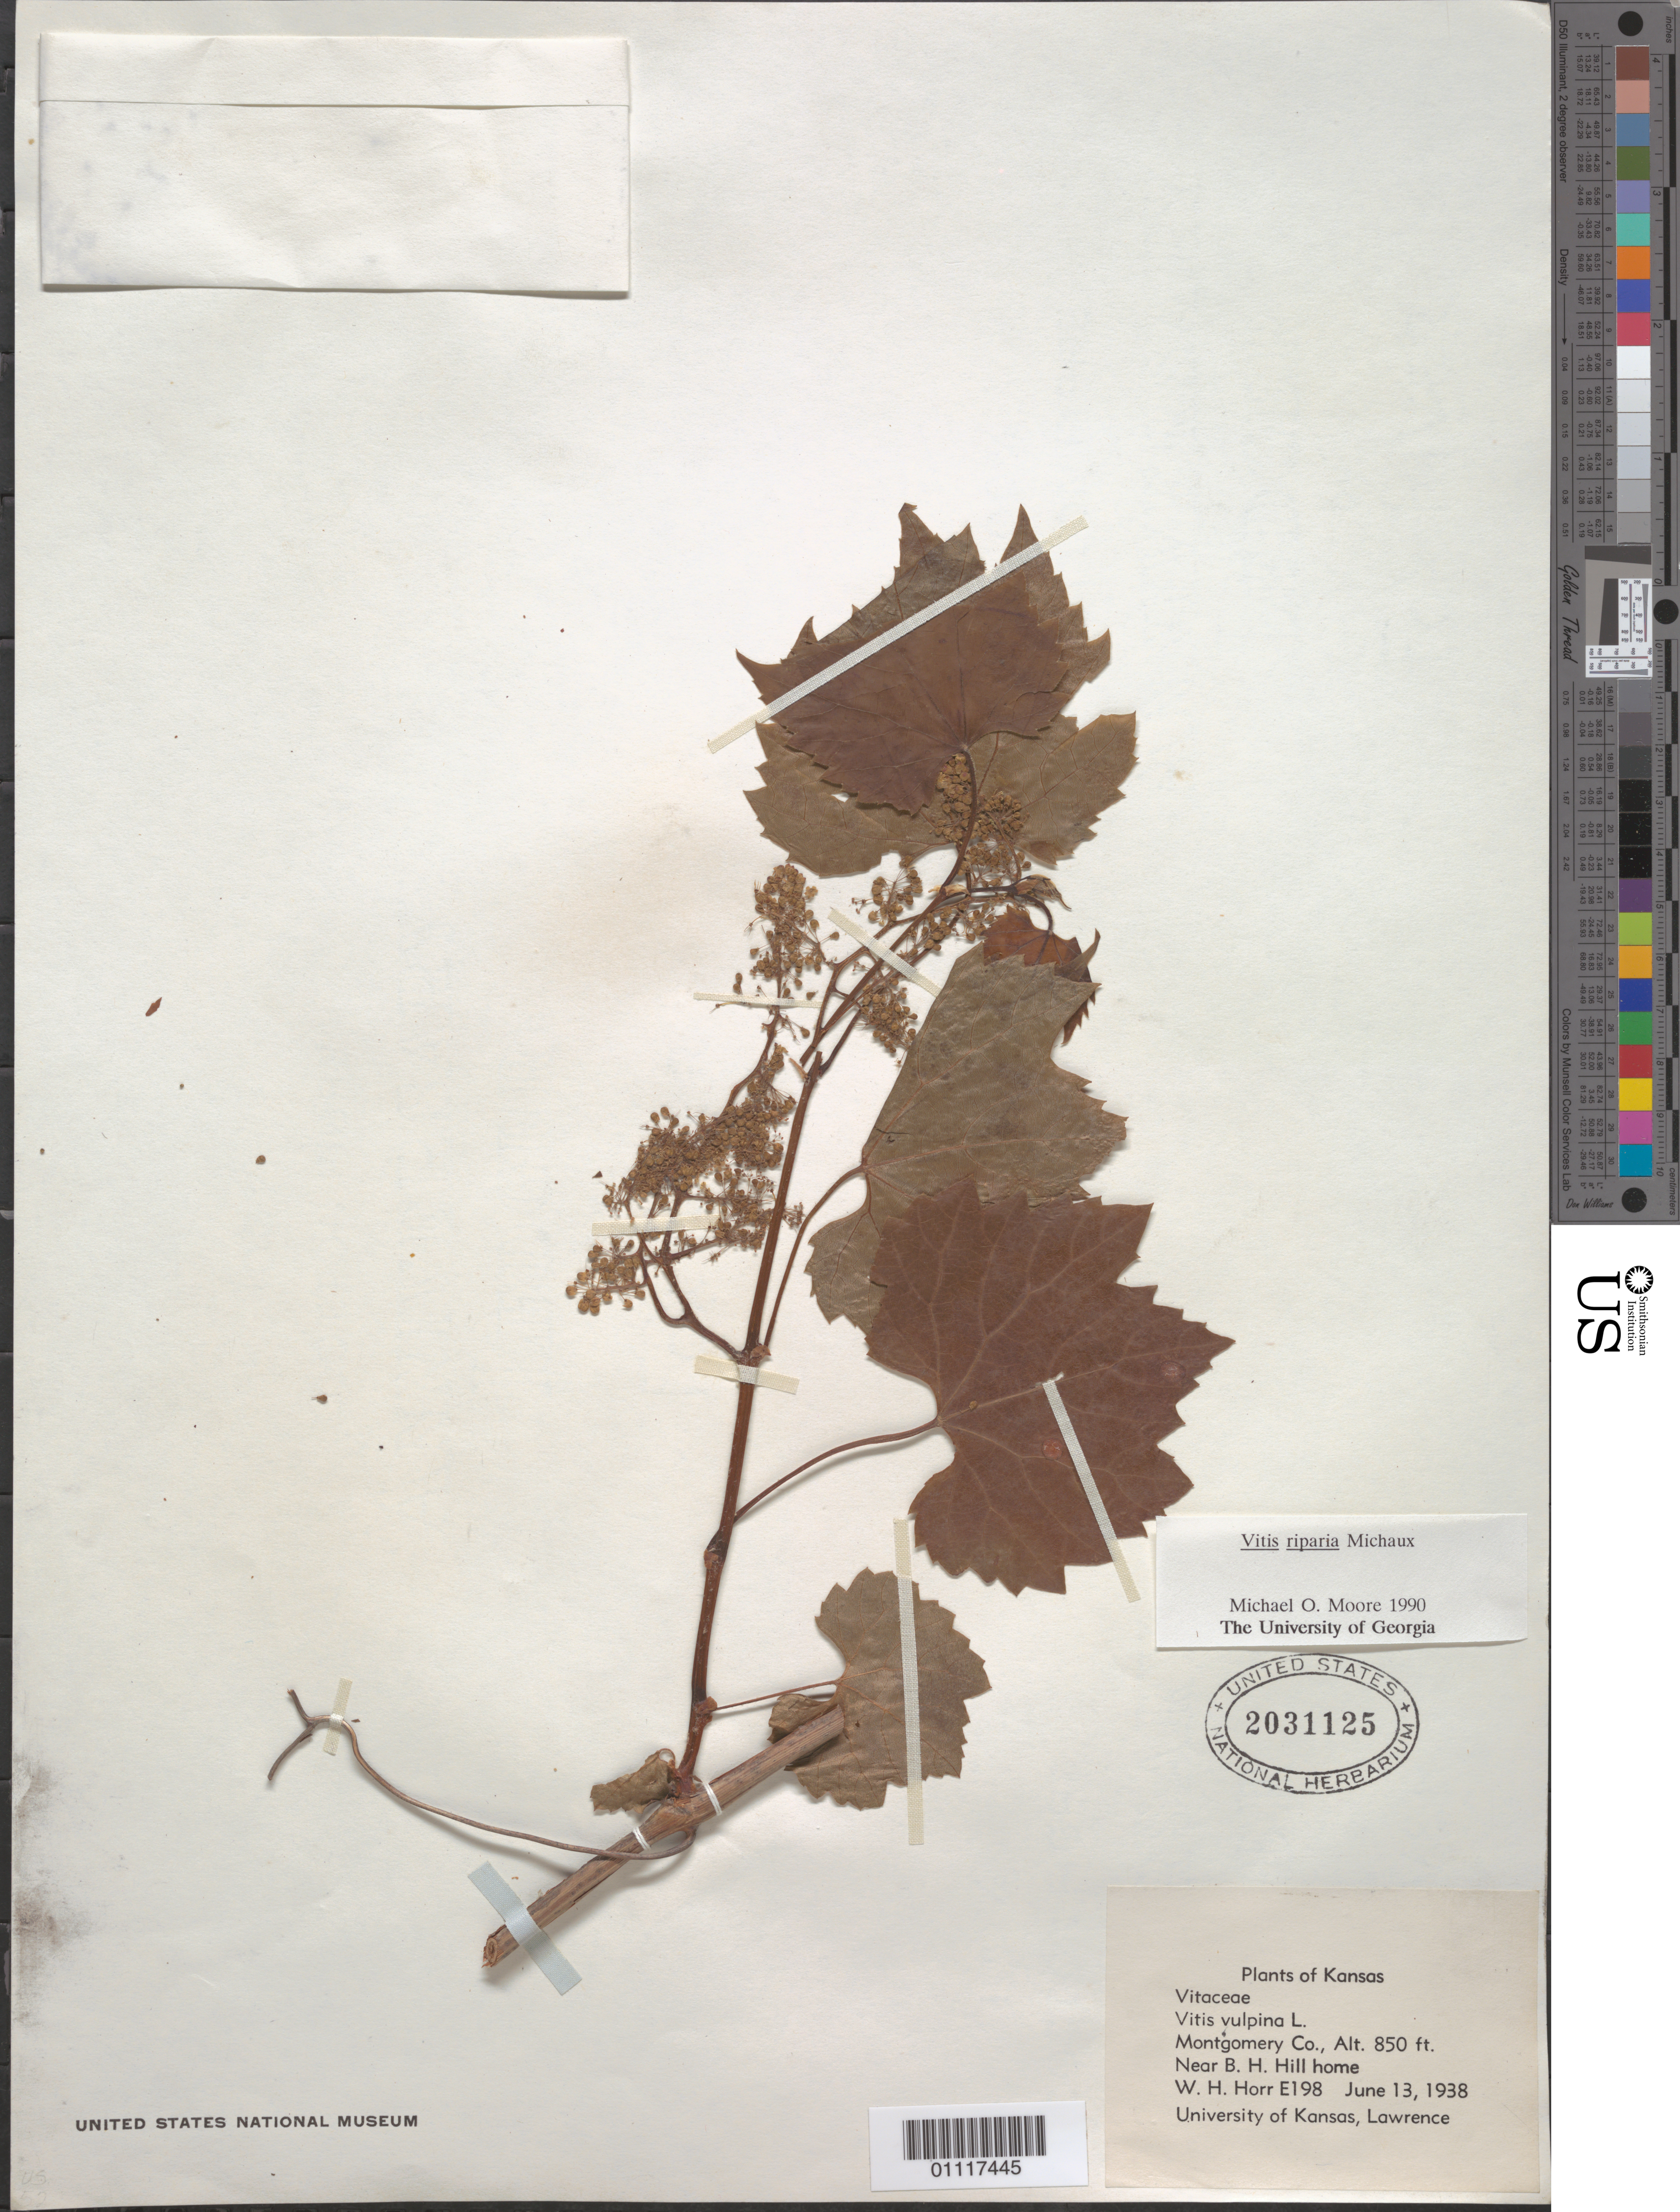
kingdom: Plantae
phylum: Tracheophyta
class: Magnoliopsida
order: Vitales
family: Vitaceae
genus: Vitis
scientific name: Vitis riparia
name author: Michx.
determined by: Moore, M. O.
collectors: W. H. Horr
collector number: E198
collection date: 1938-06-13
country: United States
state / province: Kansas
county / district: Montgomery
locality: Near B. H. Hill home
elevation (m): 259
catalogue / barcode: US 2031125